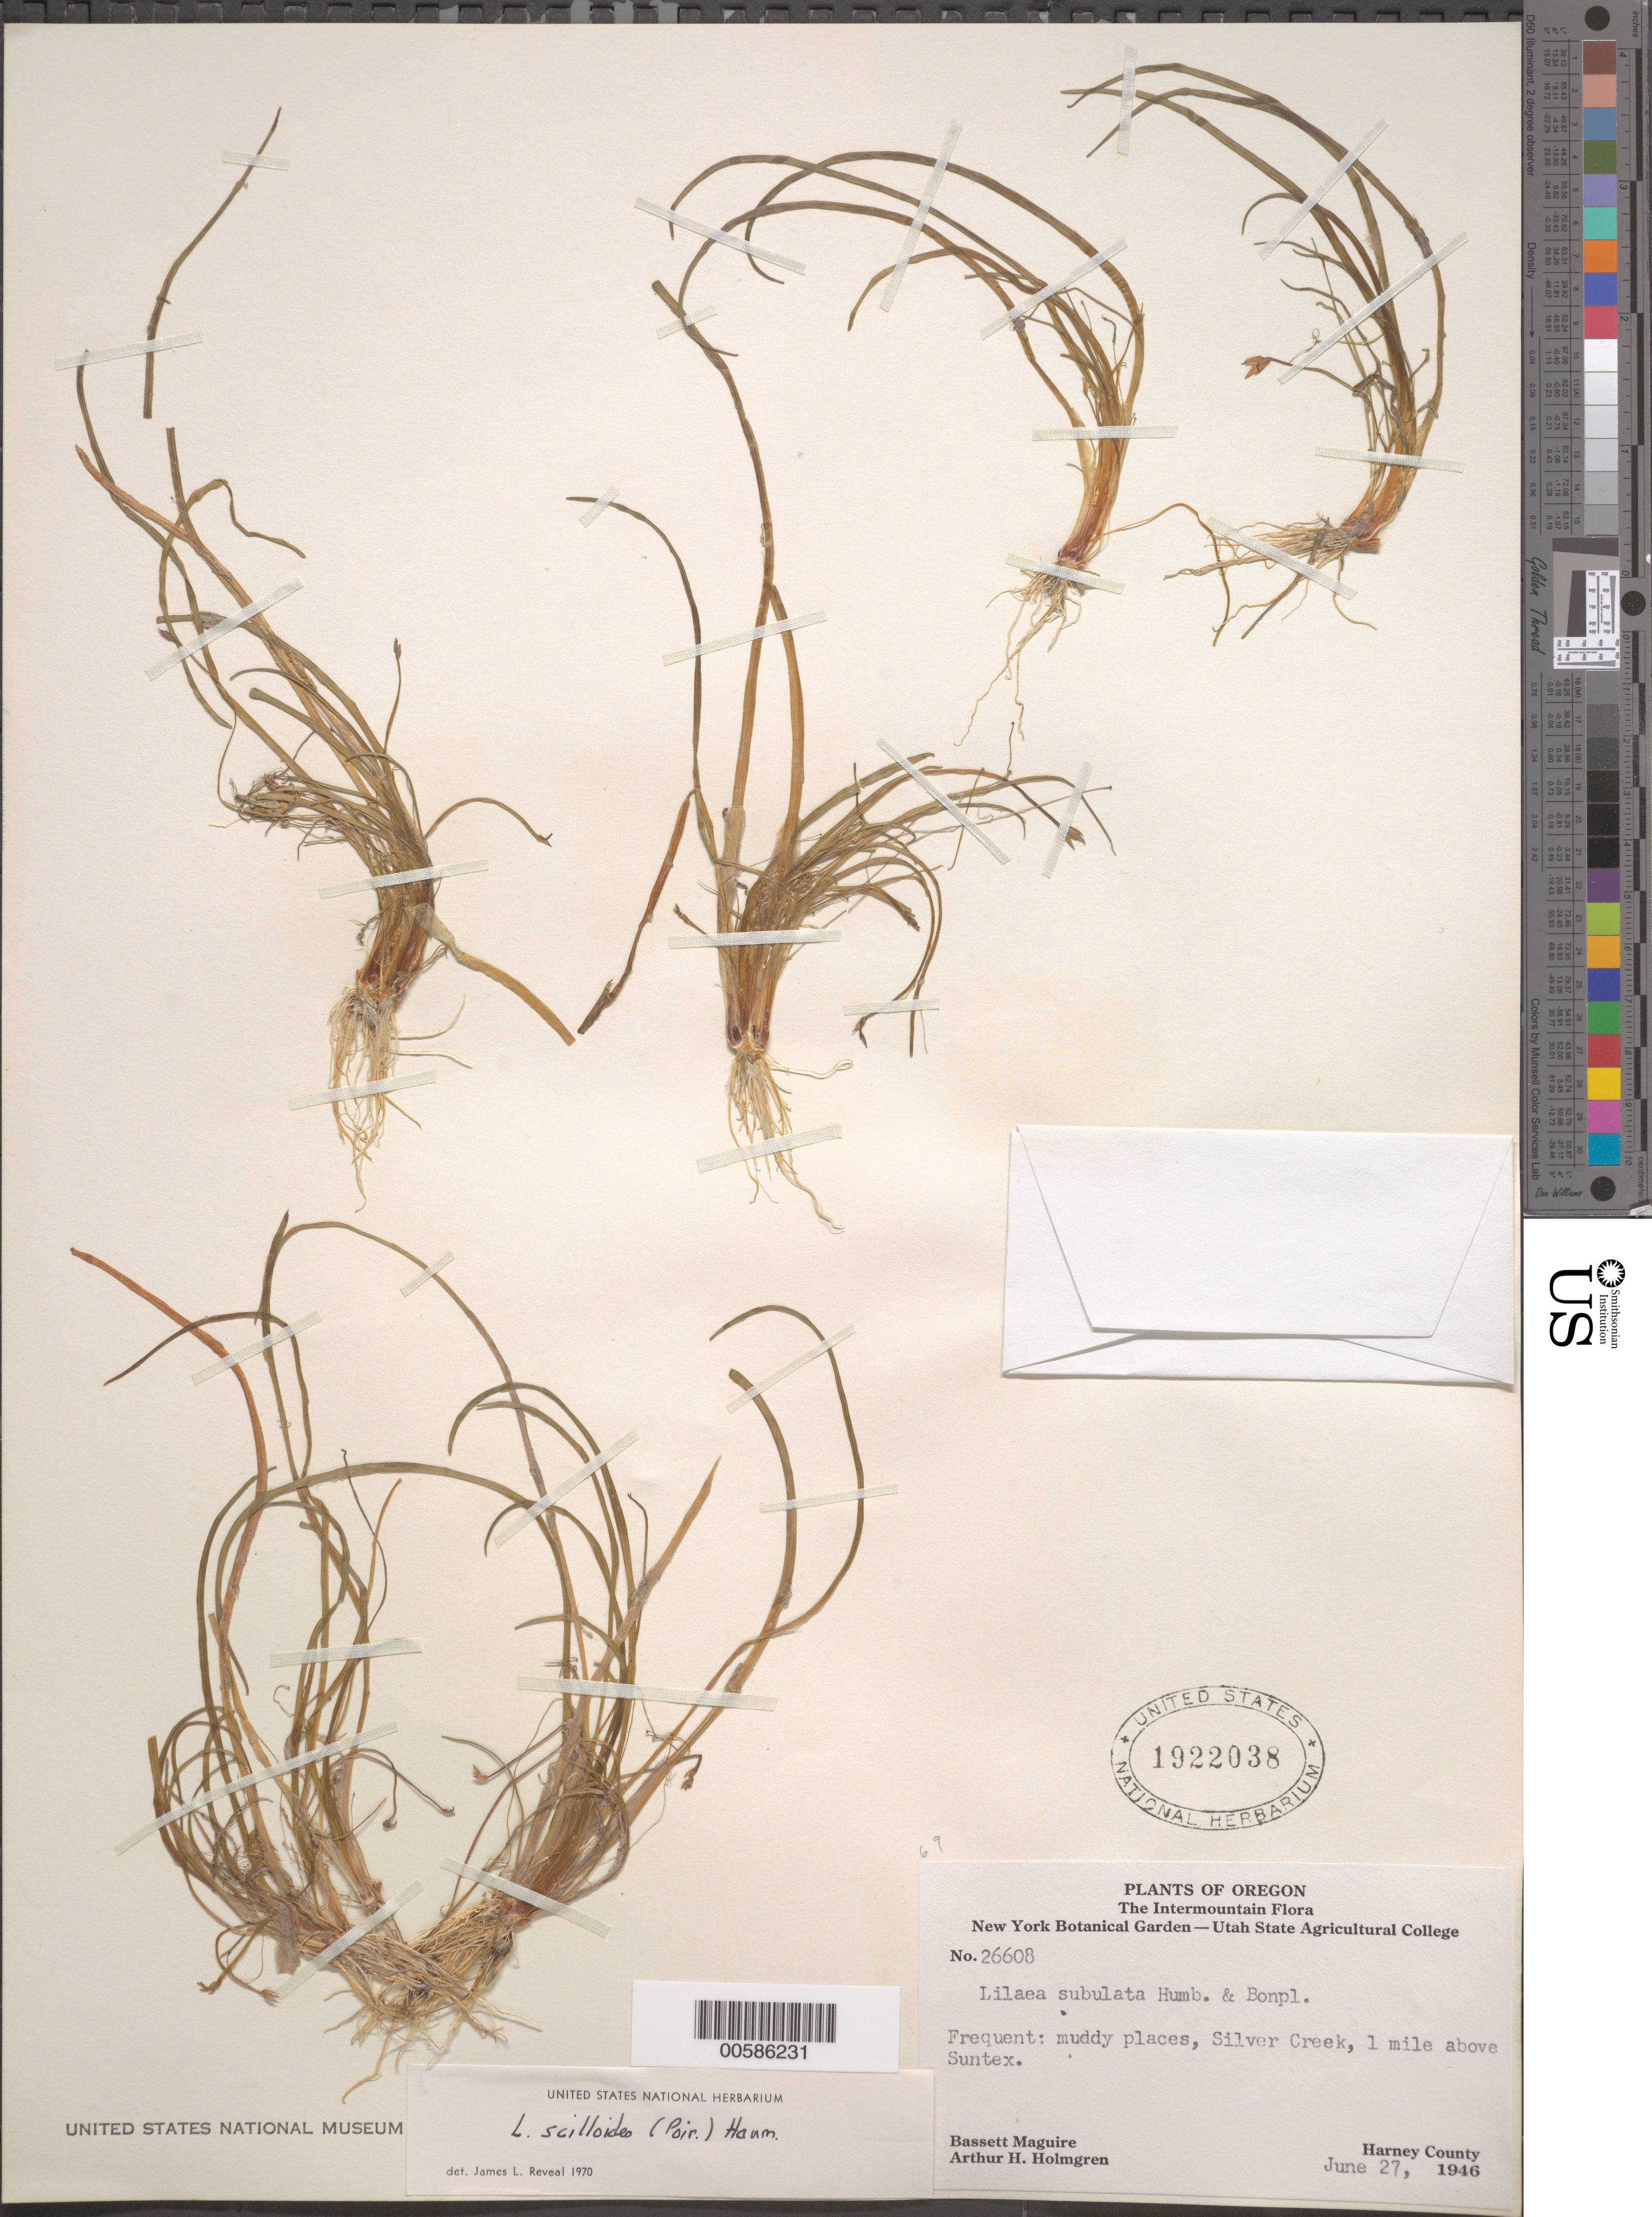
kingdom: Plantae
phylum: Tracheophyta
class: Liliopsida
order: Alismatales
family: Juncaginaceae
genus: Triglochin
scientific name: Triglochin scilloides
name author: (Poir.) Mering & Kadereit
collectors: B. Maguire & A. H. Holmgren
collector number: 26608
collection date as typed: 27 Jun 1946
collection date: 1946-06-27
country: United States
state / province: Oregon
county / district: Harney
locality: Silver Creek, above Suntex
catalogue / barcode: US 1922038